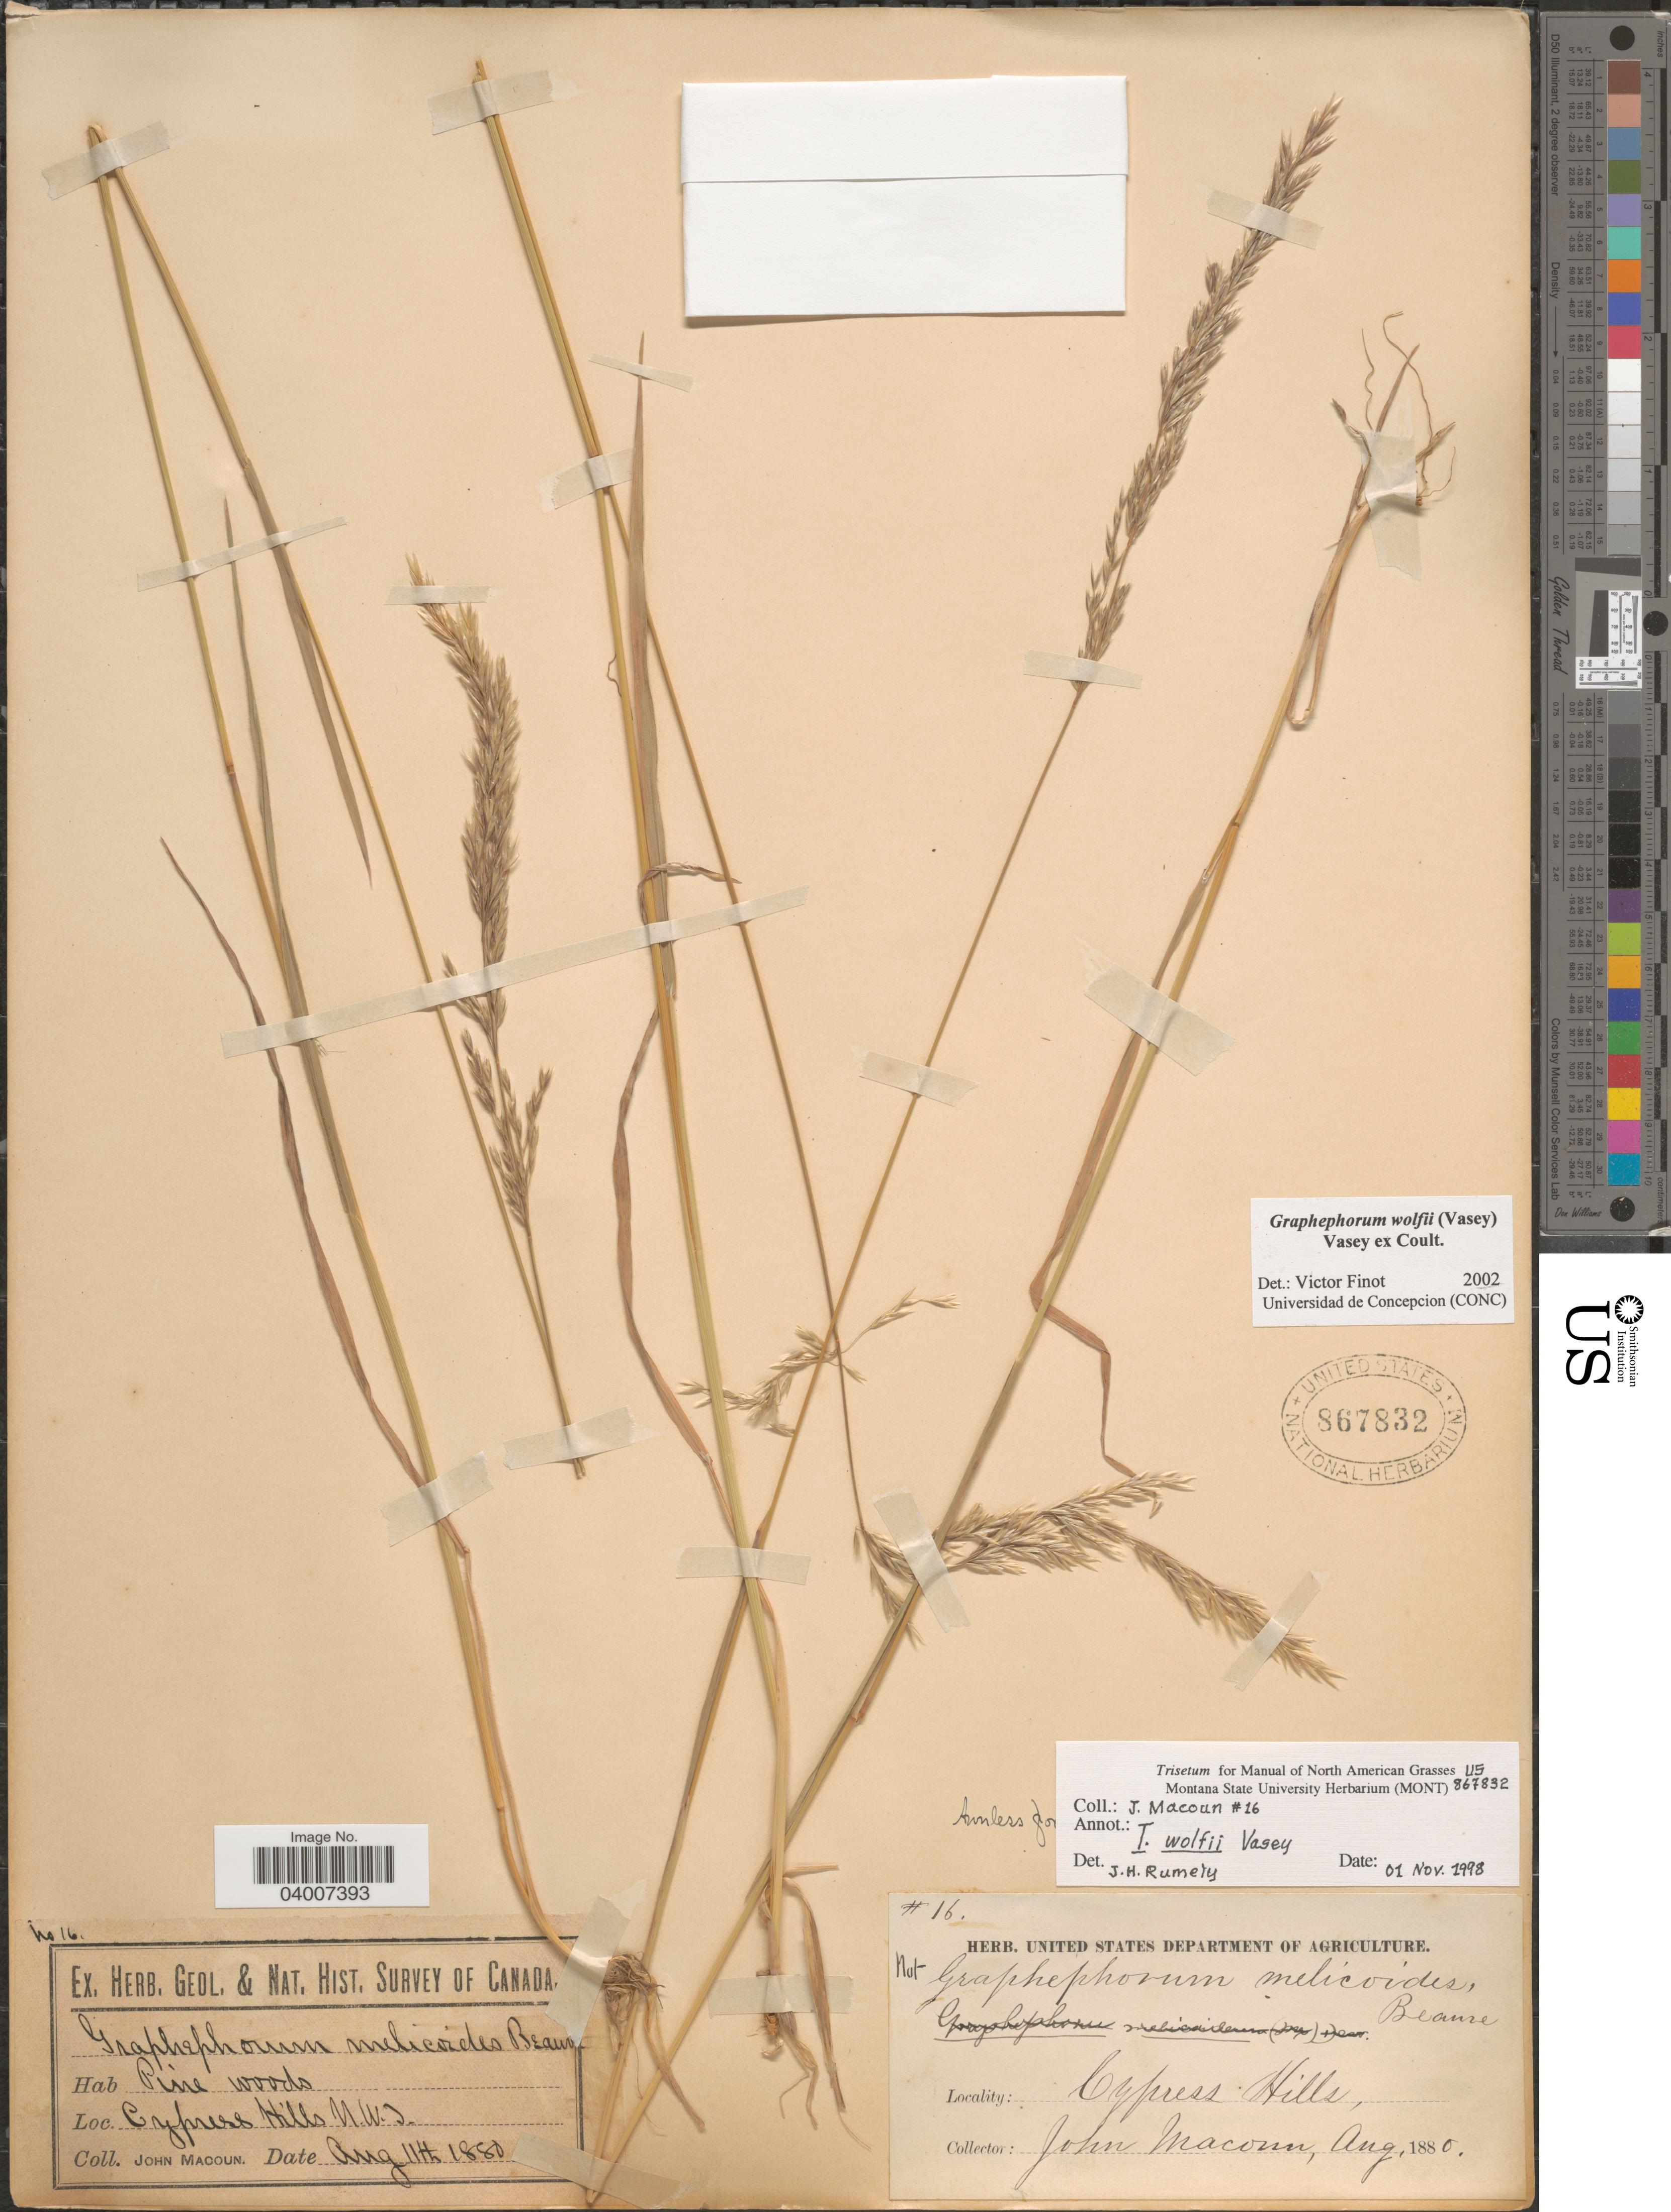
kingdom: Plantae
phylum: Tracheophyta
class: Liliopsida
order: Poales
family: Poaceae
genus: Graphephorum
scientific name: Graphephorum wolfii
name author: (E. Fourn.) Vasey ex Coult.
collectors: J. Macoun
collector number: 16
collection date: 1880-08-11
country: Canada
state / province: Northwest Territories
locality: Cypress Hills N.W.T.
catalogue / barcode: US 867832